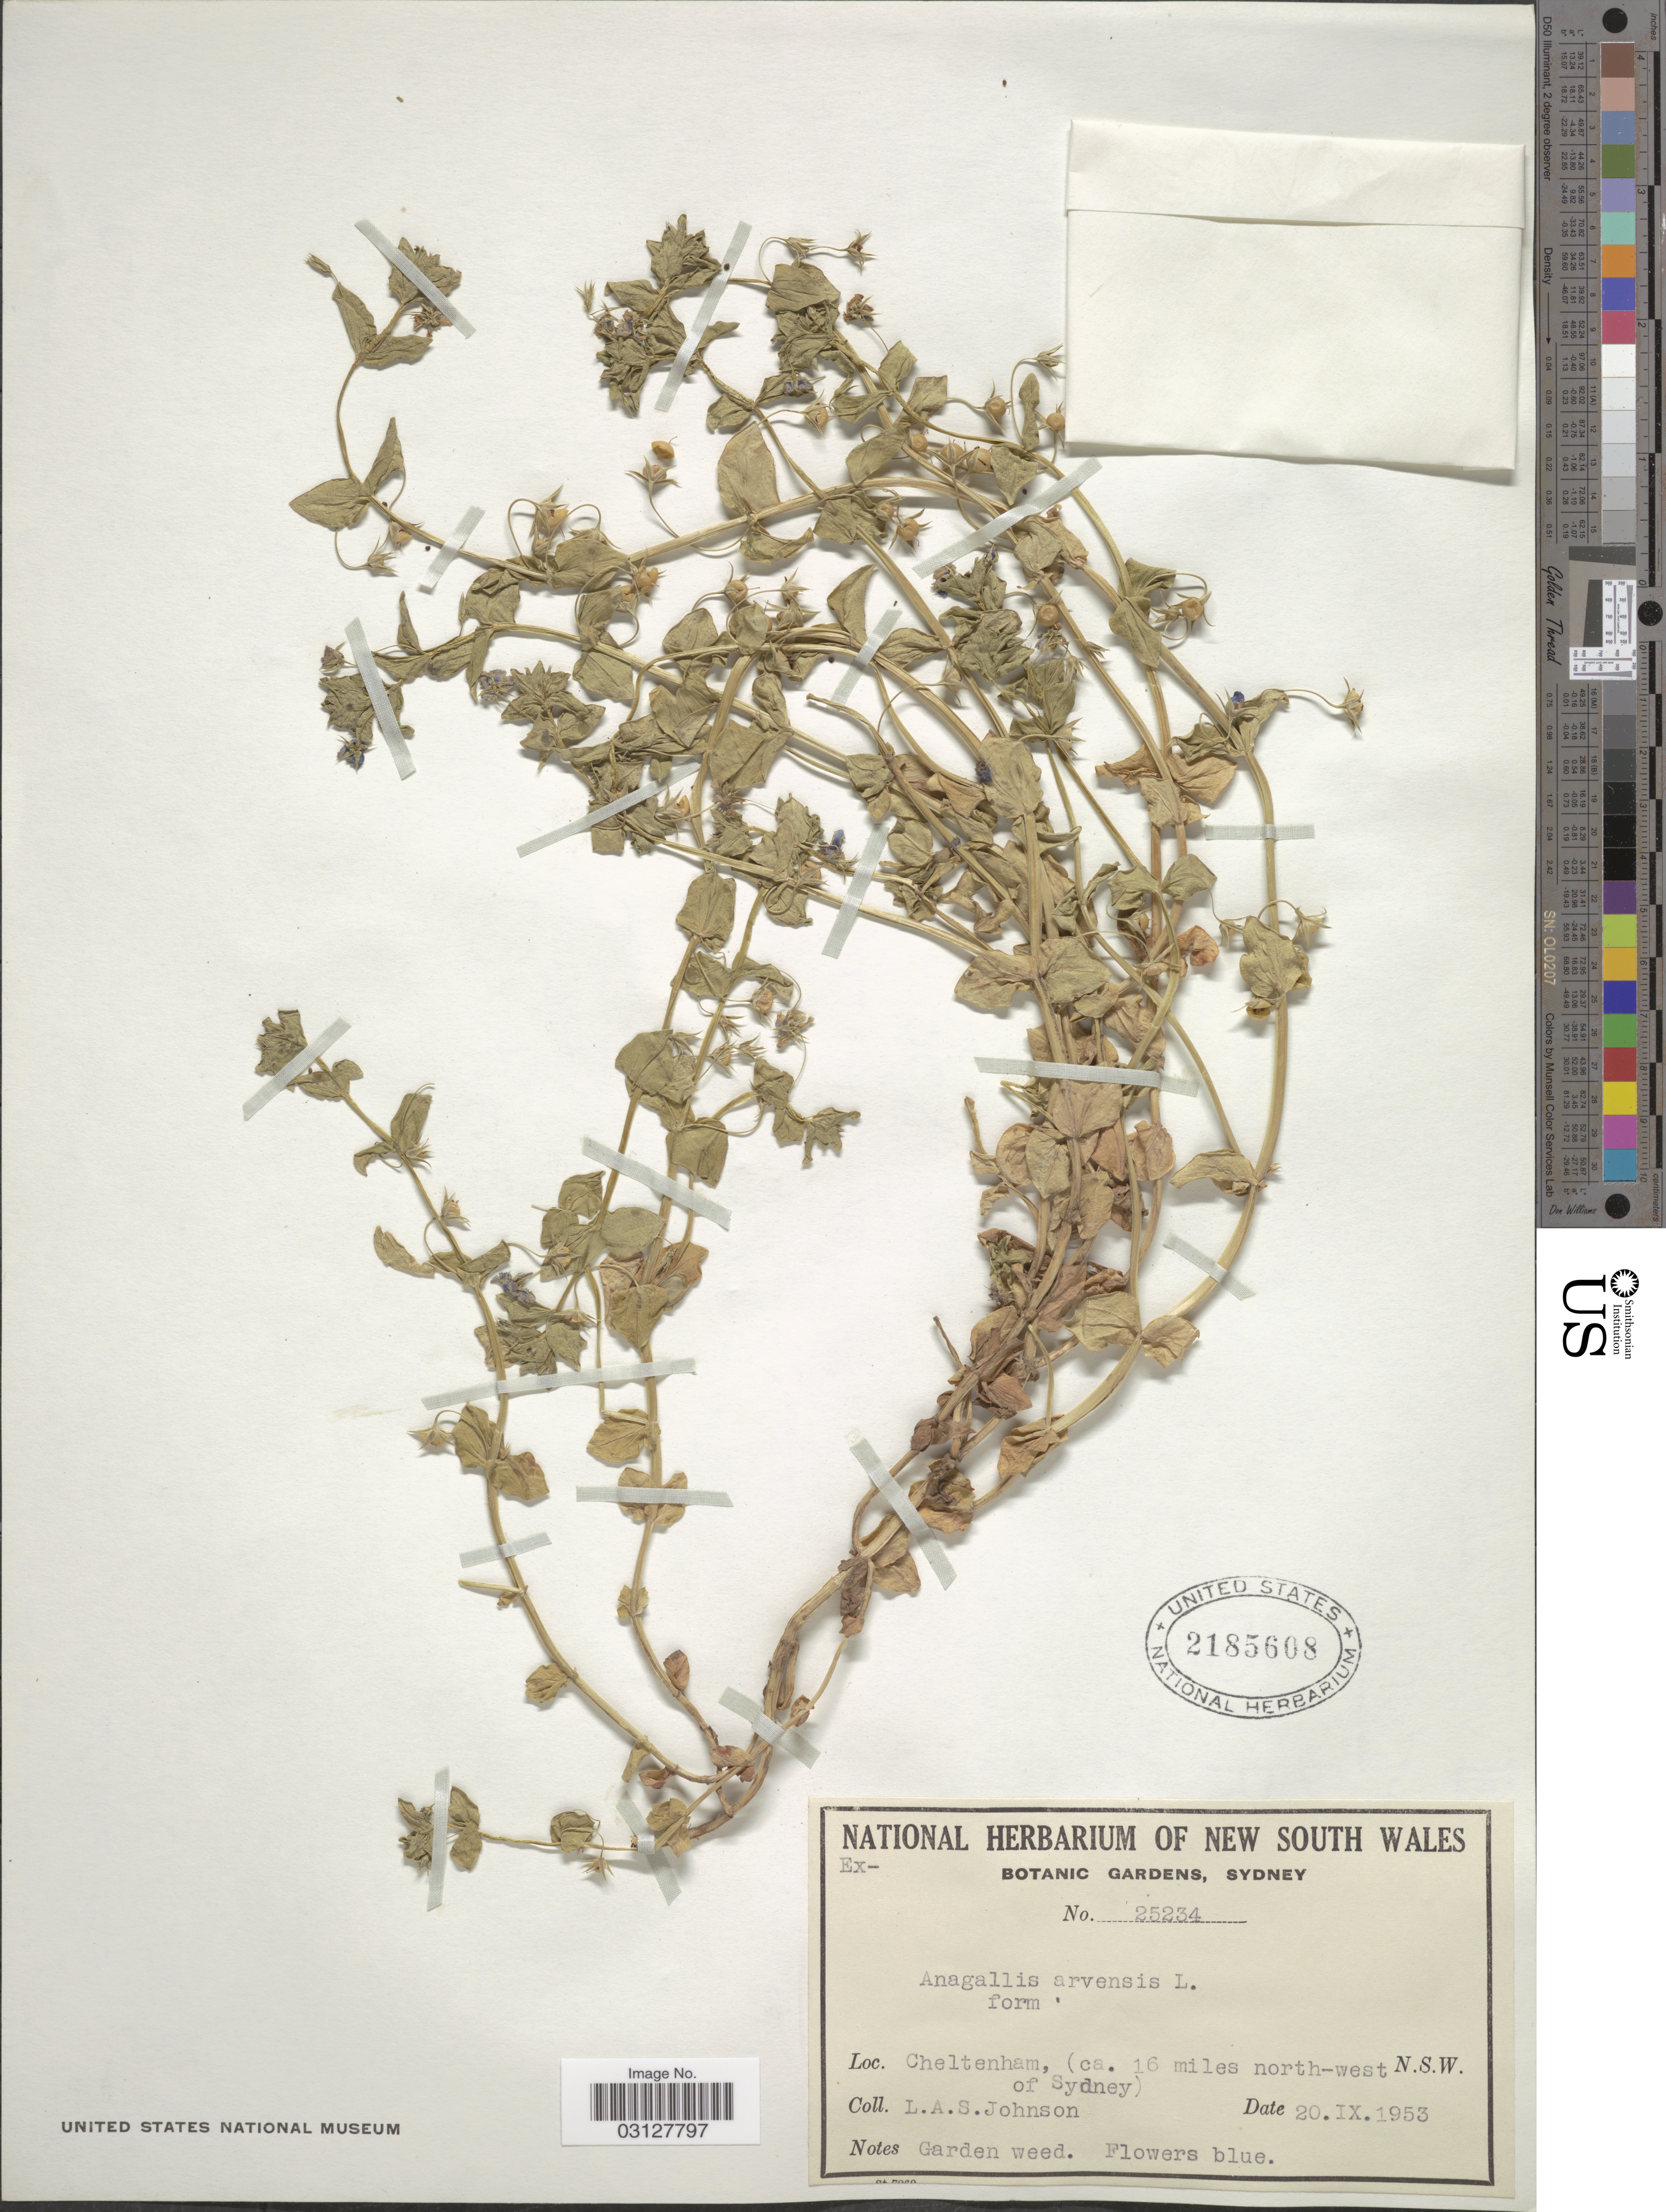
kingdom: Plantae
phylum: Tracheophyta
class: Magnoliopsida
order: Ericales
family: Primulaceae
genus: Anagallis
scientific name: Anagallis arvensis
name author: L.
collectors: L. A. S. Johnson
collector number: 25234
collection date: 1953-09-20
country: Australia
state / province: New South Wales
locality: Cheltenham, (ca. 16 miles north-west of Sydney).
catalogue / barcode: US 2185608